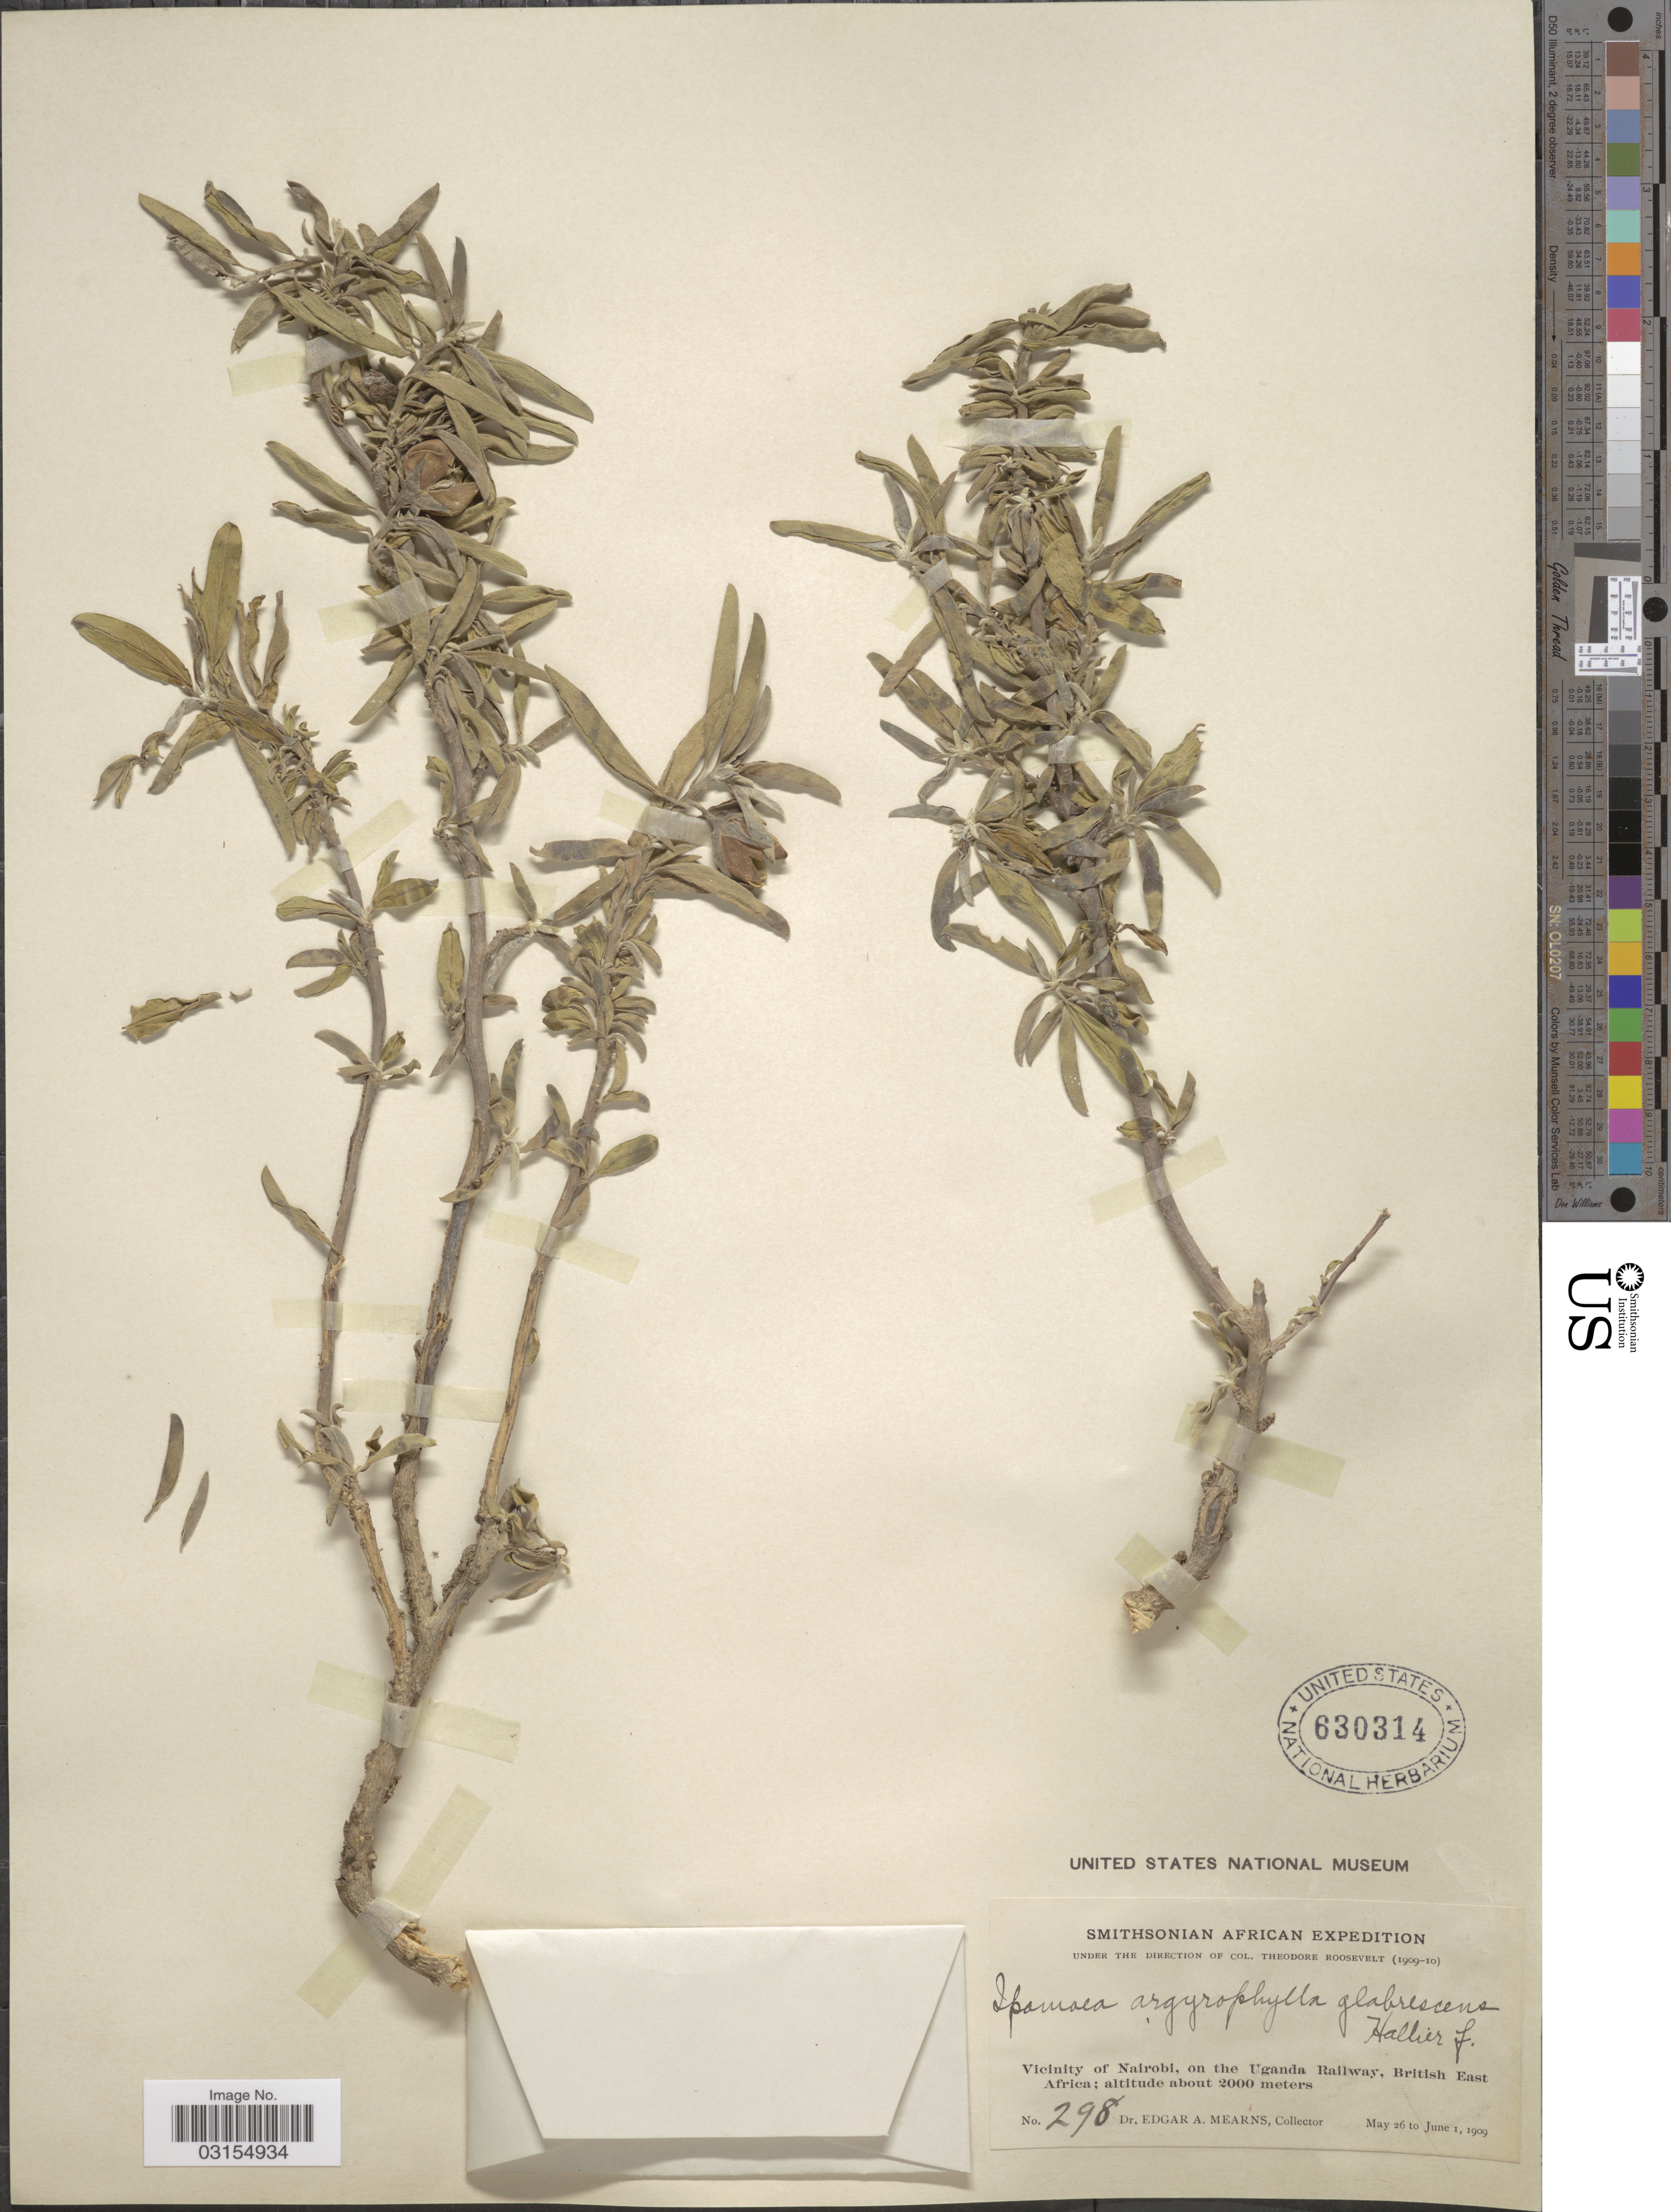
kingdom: Plantae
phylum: Tracheophyta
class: Magnoliopsida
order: Solanales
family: Convolvulaceae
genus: Ipomoea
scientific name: Ipomoea argyrophylla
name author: Vatke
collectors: E. A. Mearns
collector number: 298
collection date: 1909-05-26/1909-06-01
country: Kenya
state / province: Nairobi Area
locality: Vicinity of Nairobi, on the Uganda Railway, British East Africa.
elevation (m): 2000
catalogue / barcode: US 630314